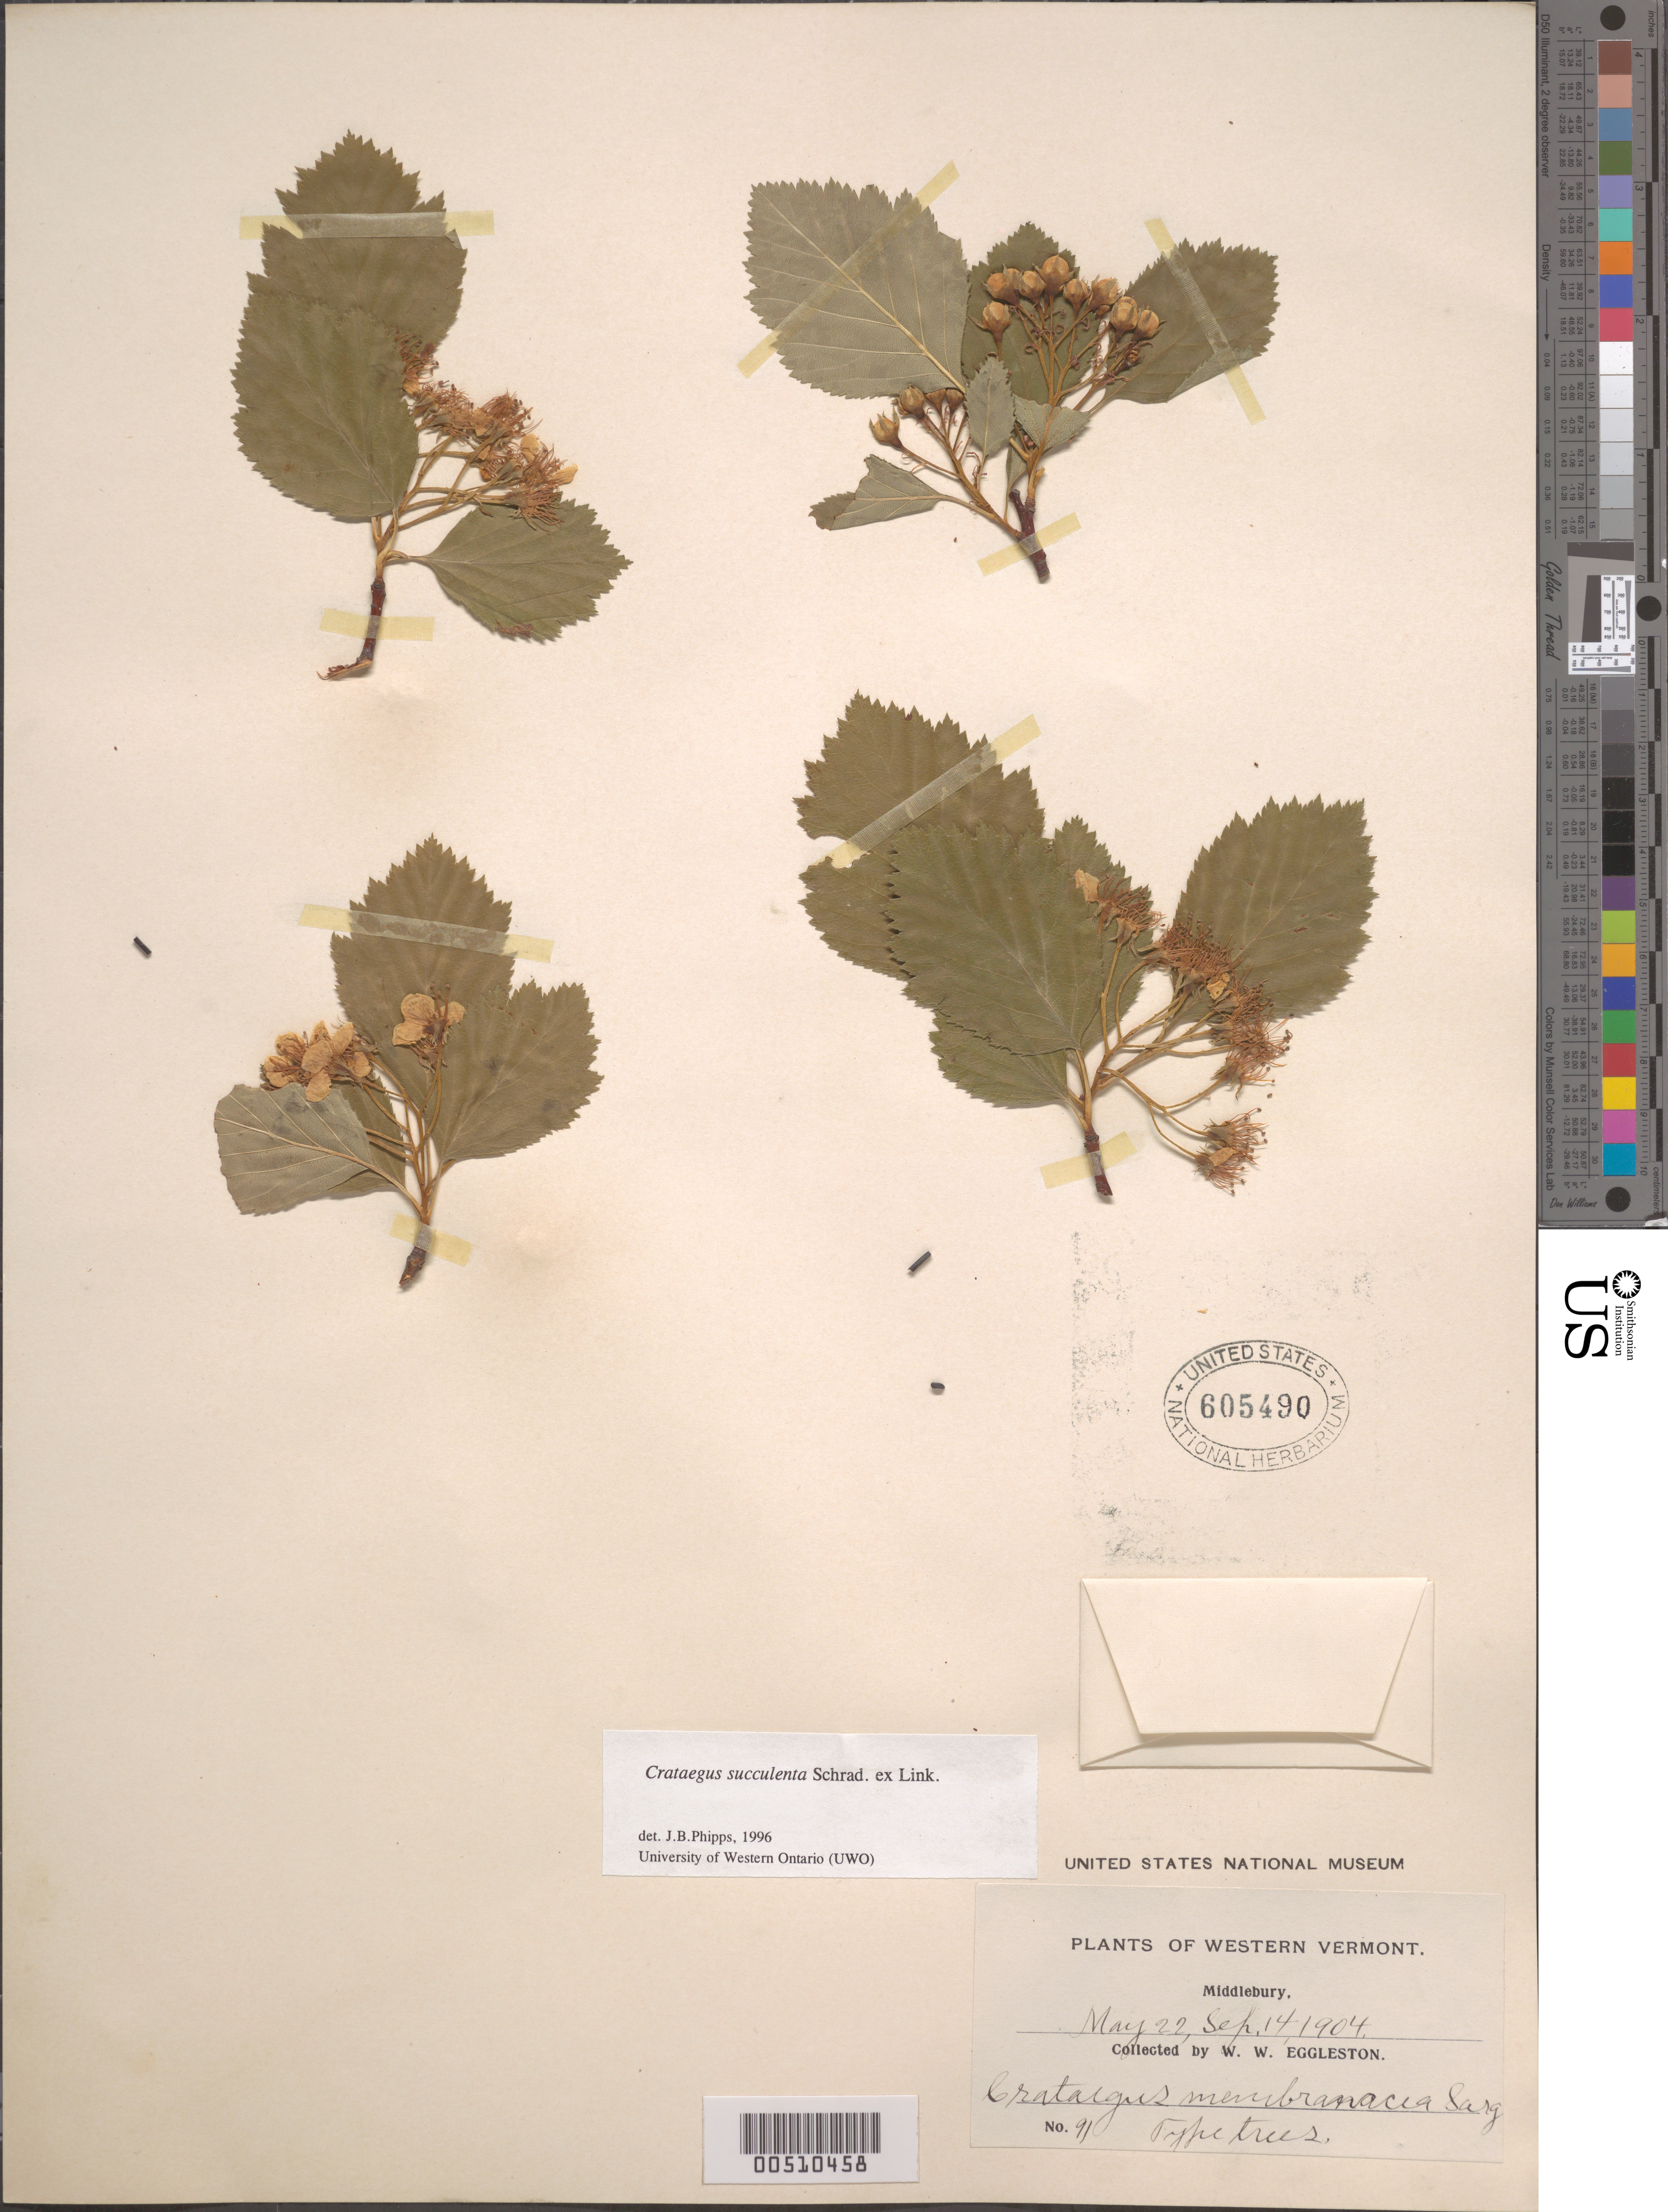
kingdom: Plantae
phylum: Tracheophyta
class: Magnoliopsida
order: Rosales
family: Rosaceae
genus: Crataegus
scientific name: Crataegus succulenta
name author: Schrad. ex Link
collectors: W. W. Eggleston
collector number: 91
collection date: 1904-05-22/1904-09-14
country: United States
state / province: Vermont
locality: Western Vermont. Middlebury.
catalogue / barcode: US 605490